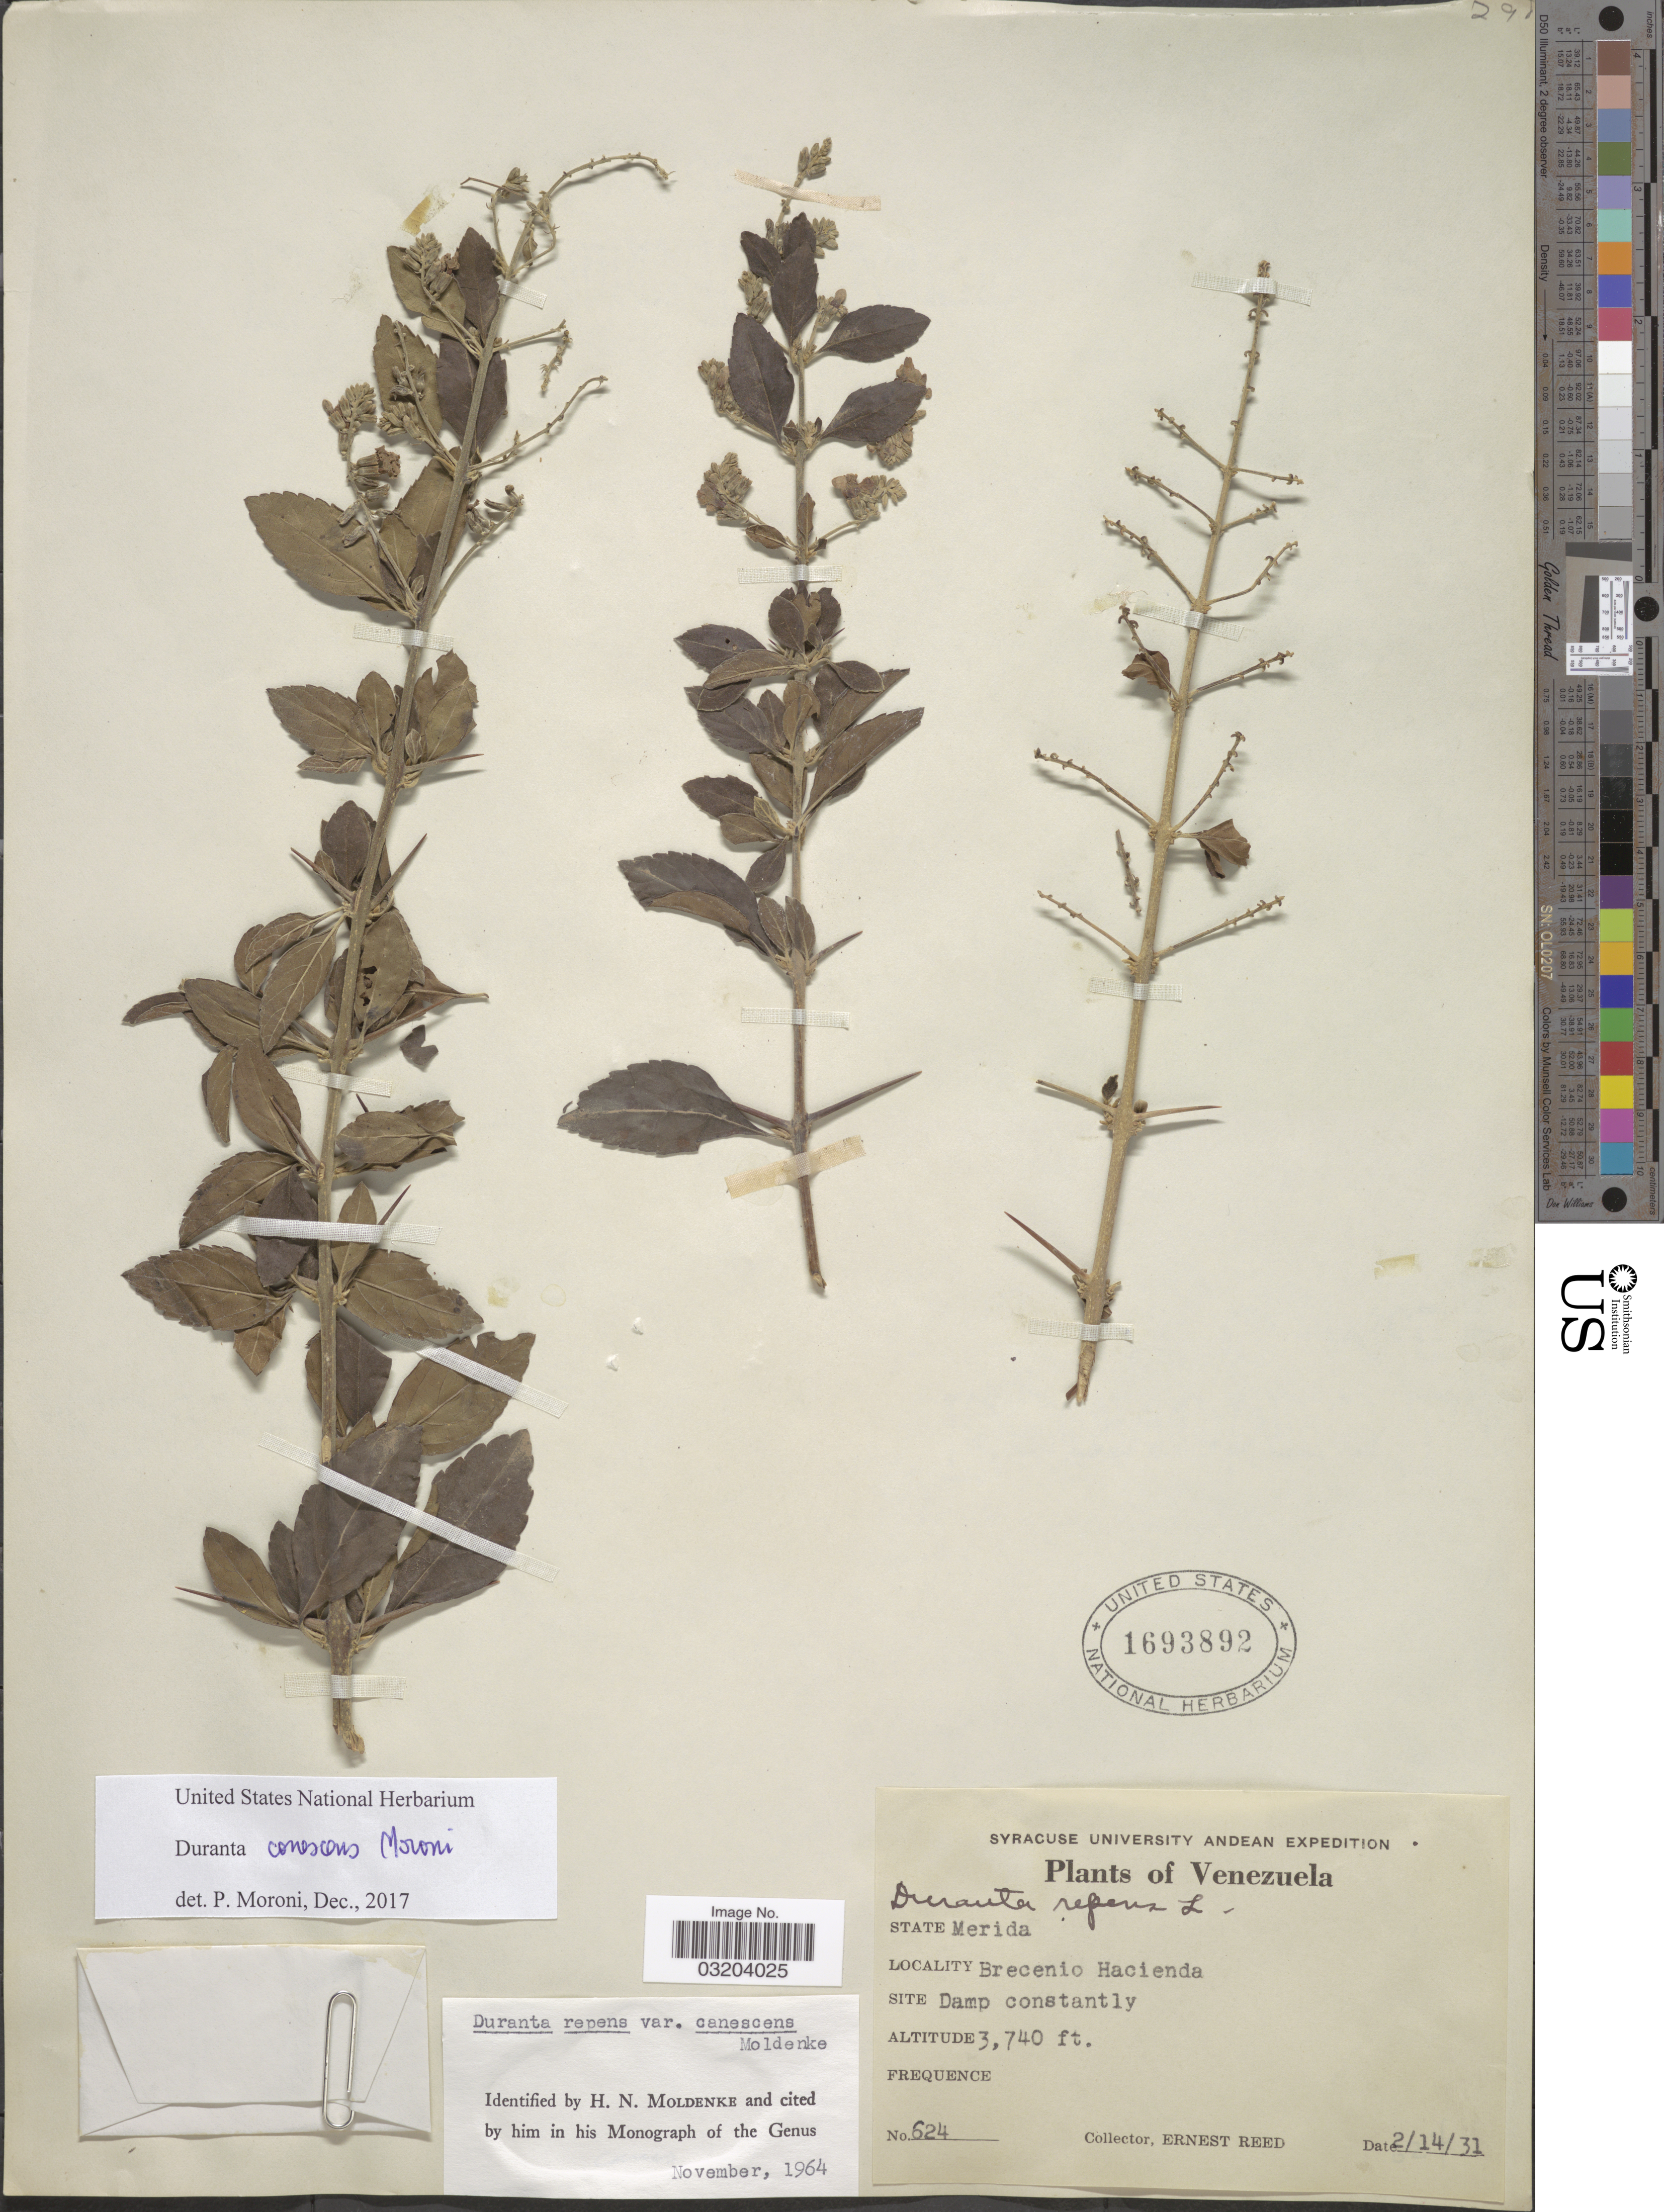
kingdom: Plantae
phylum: Tracheophyta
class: Magnoliopsida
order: Lamiales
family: Verbenaceae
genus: Duranta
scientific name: Duranta canescens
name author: (Moldenke) P. Moroni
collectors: E. Reed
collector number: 624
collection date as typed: Transcribed d/m/y: 14/2/31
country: Venezuela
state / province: Mérida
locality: Brecenio Hacienda.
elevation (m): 1140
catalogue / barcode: US 1693892